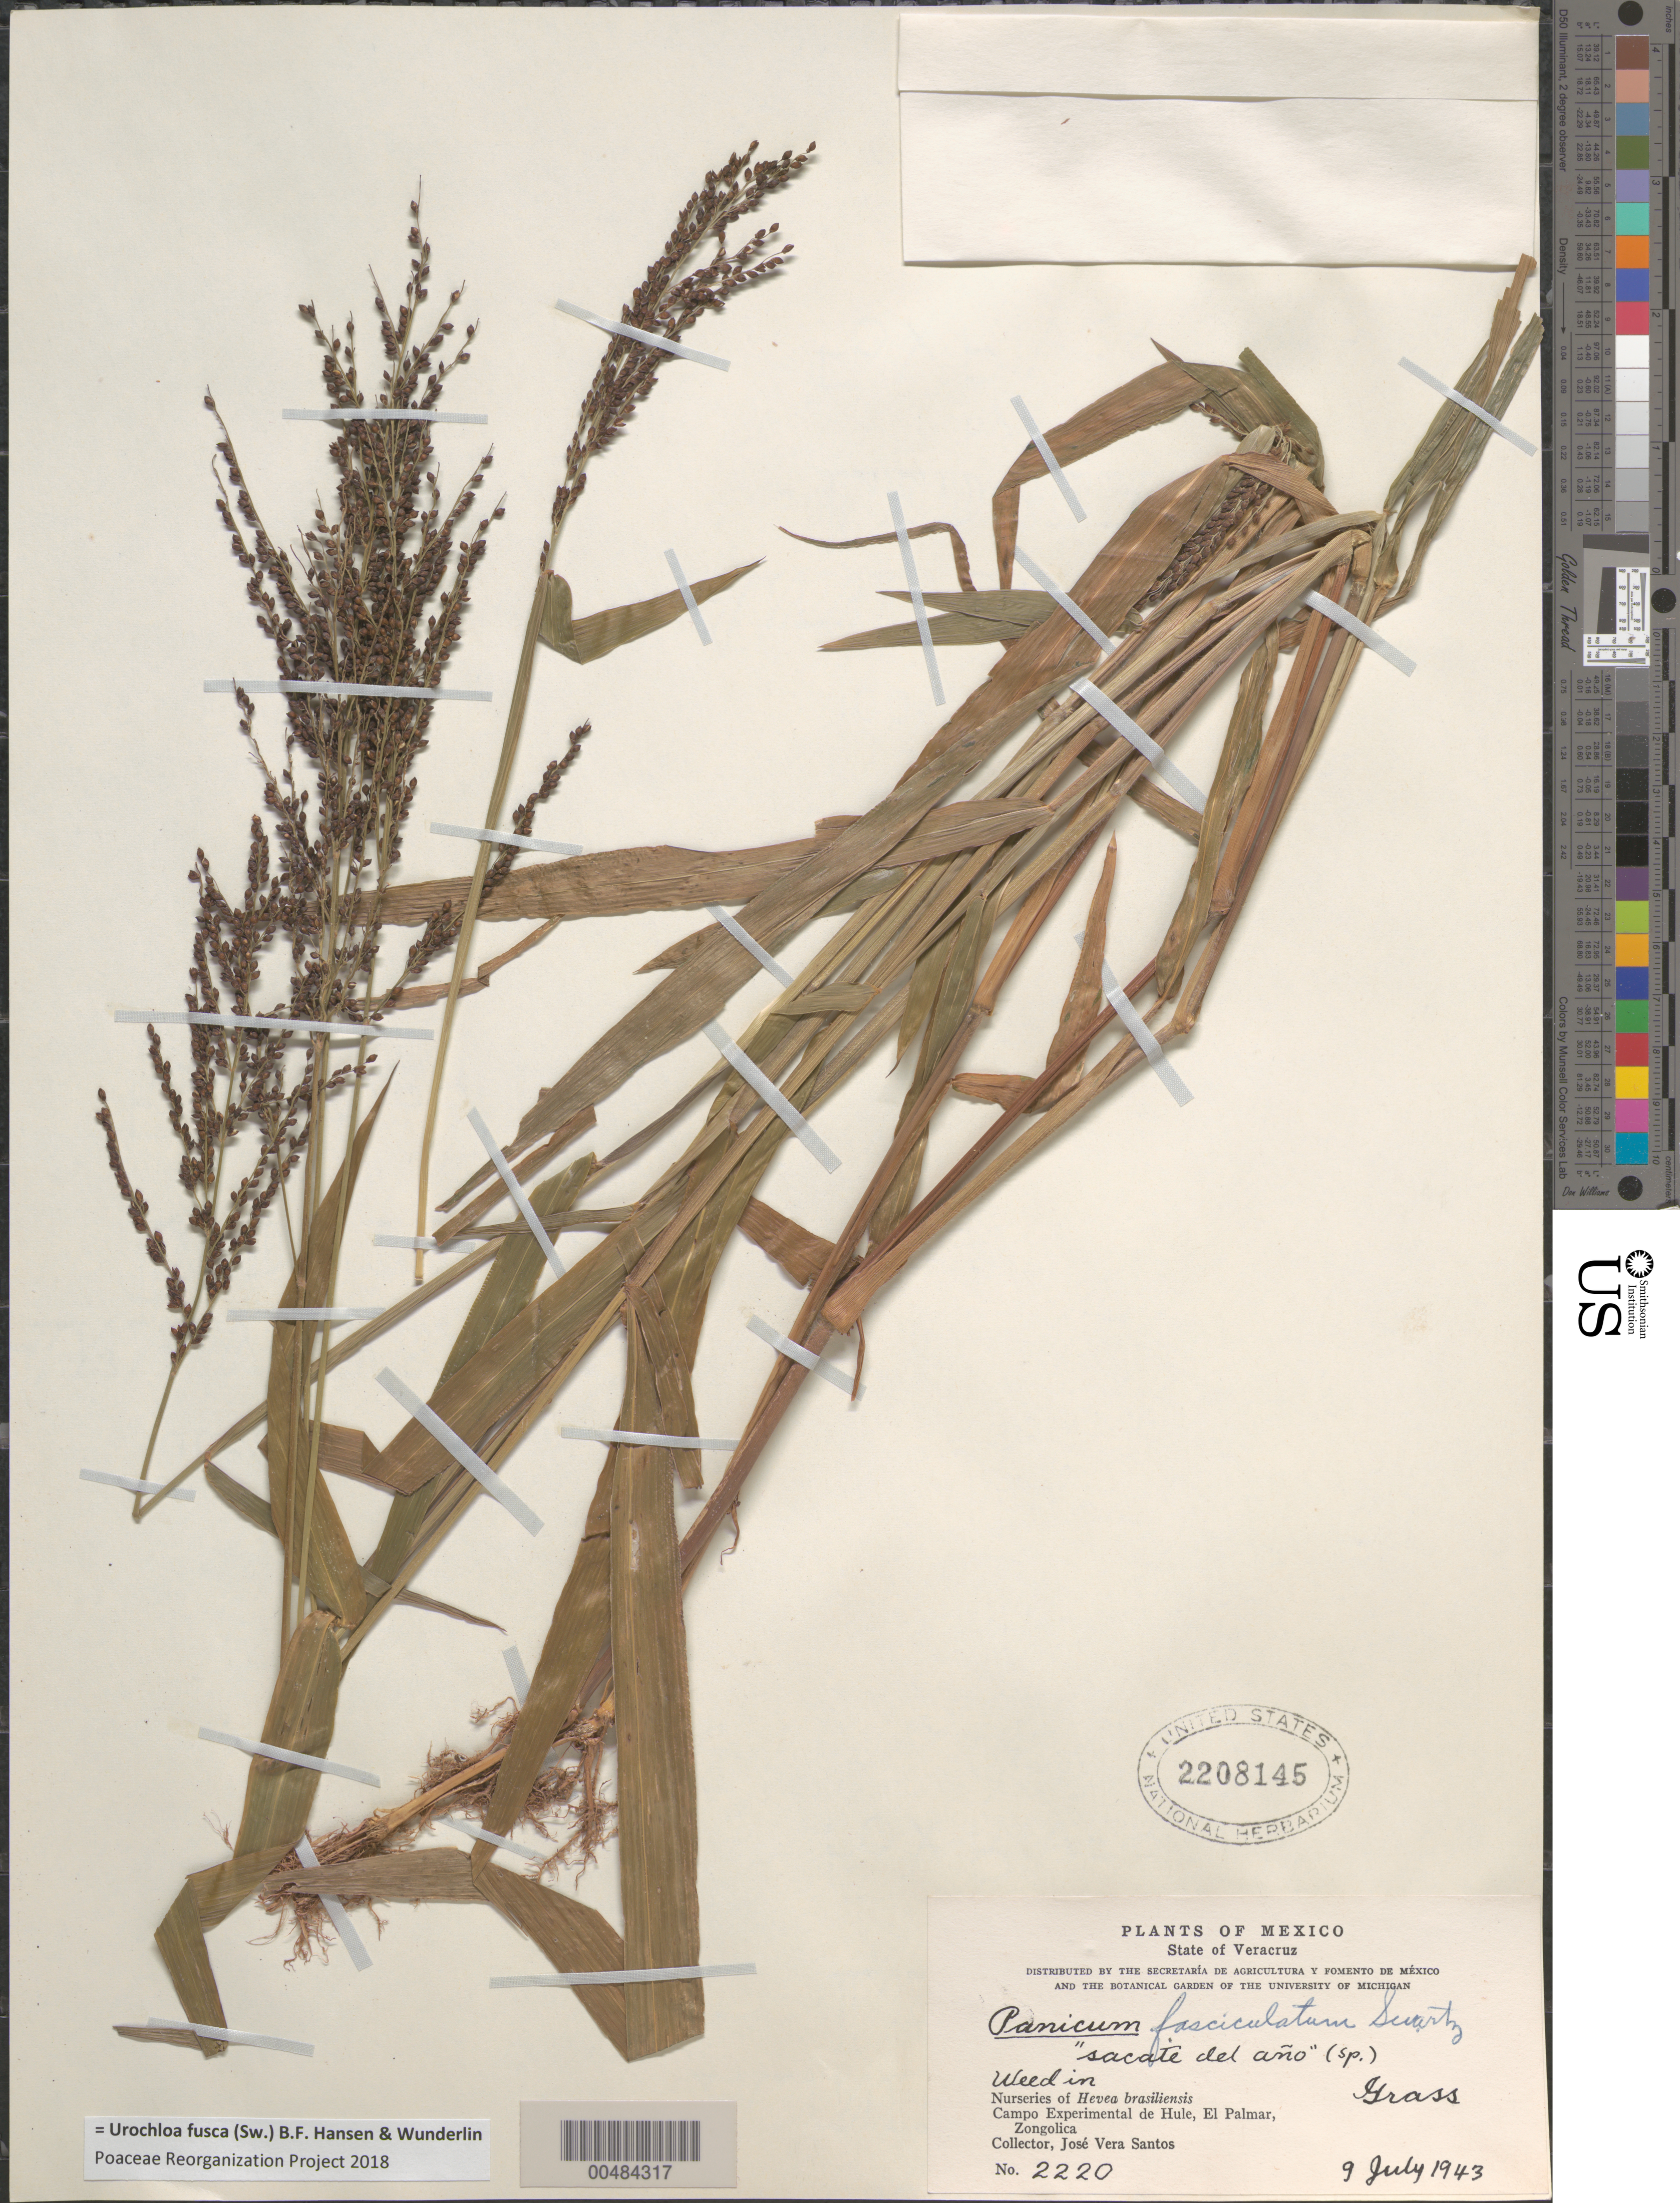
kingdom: Plantae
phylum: Tracheophyta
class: Liliopsida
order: Poales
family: Poaceae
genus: Urochloa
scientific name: Urochloa fusca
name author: (Sw.) B.F. Hansen & Wunderlin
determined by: Poaceae Reorganization Project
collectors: J. V. Santos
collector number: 2220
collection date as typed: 9 Jul 1943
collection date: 1943-07-09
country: Mexico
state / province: Veracruz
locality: Campo Experimental de Hule, El Palmer, Zongolica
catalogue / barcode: US 2208145